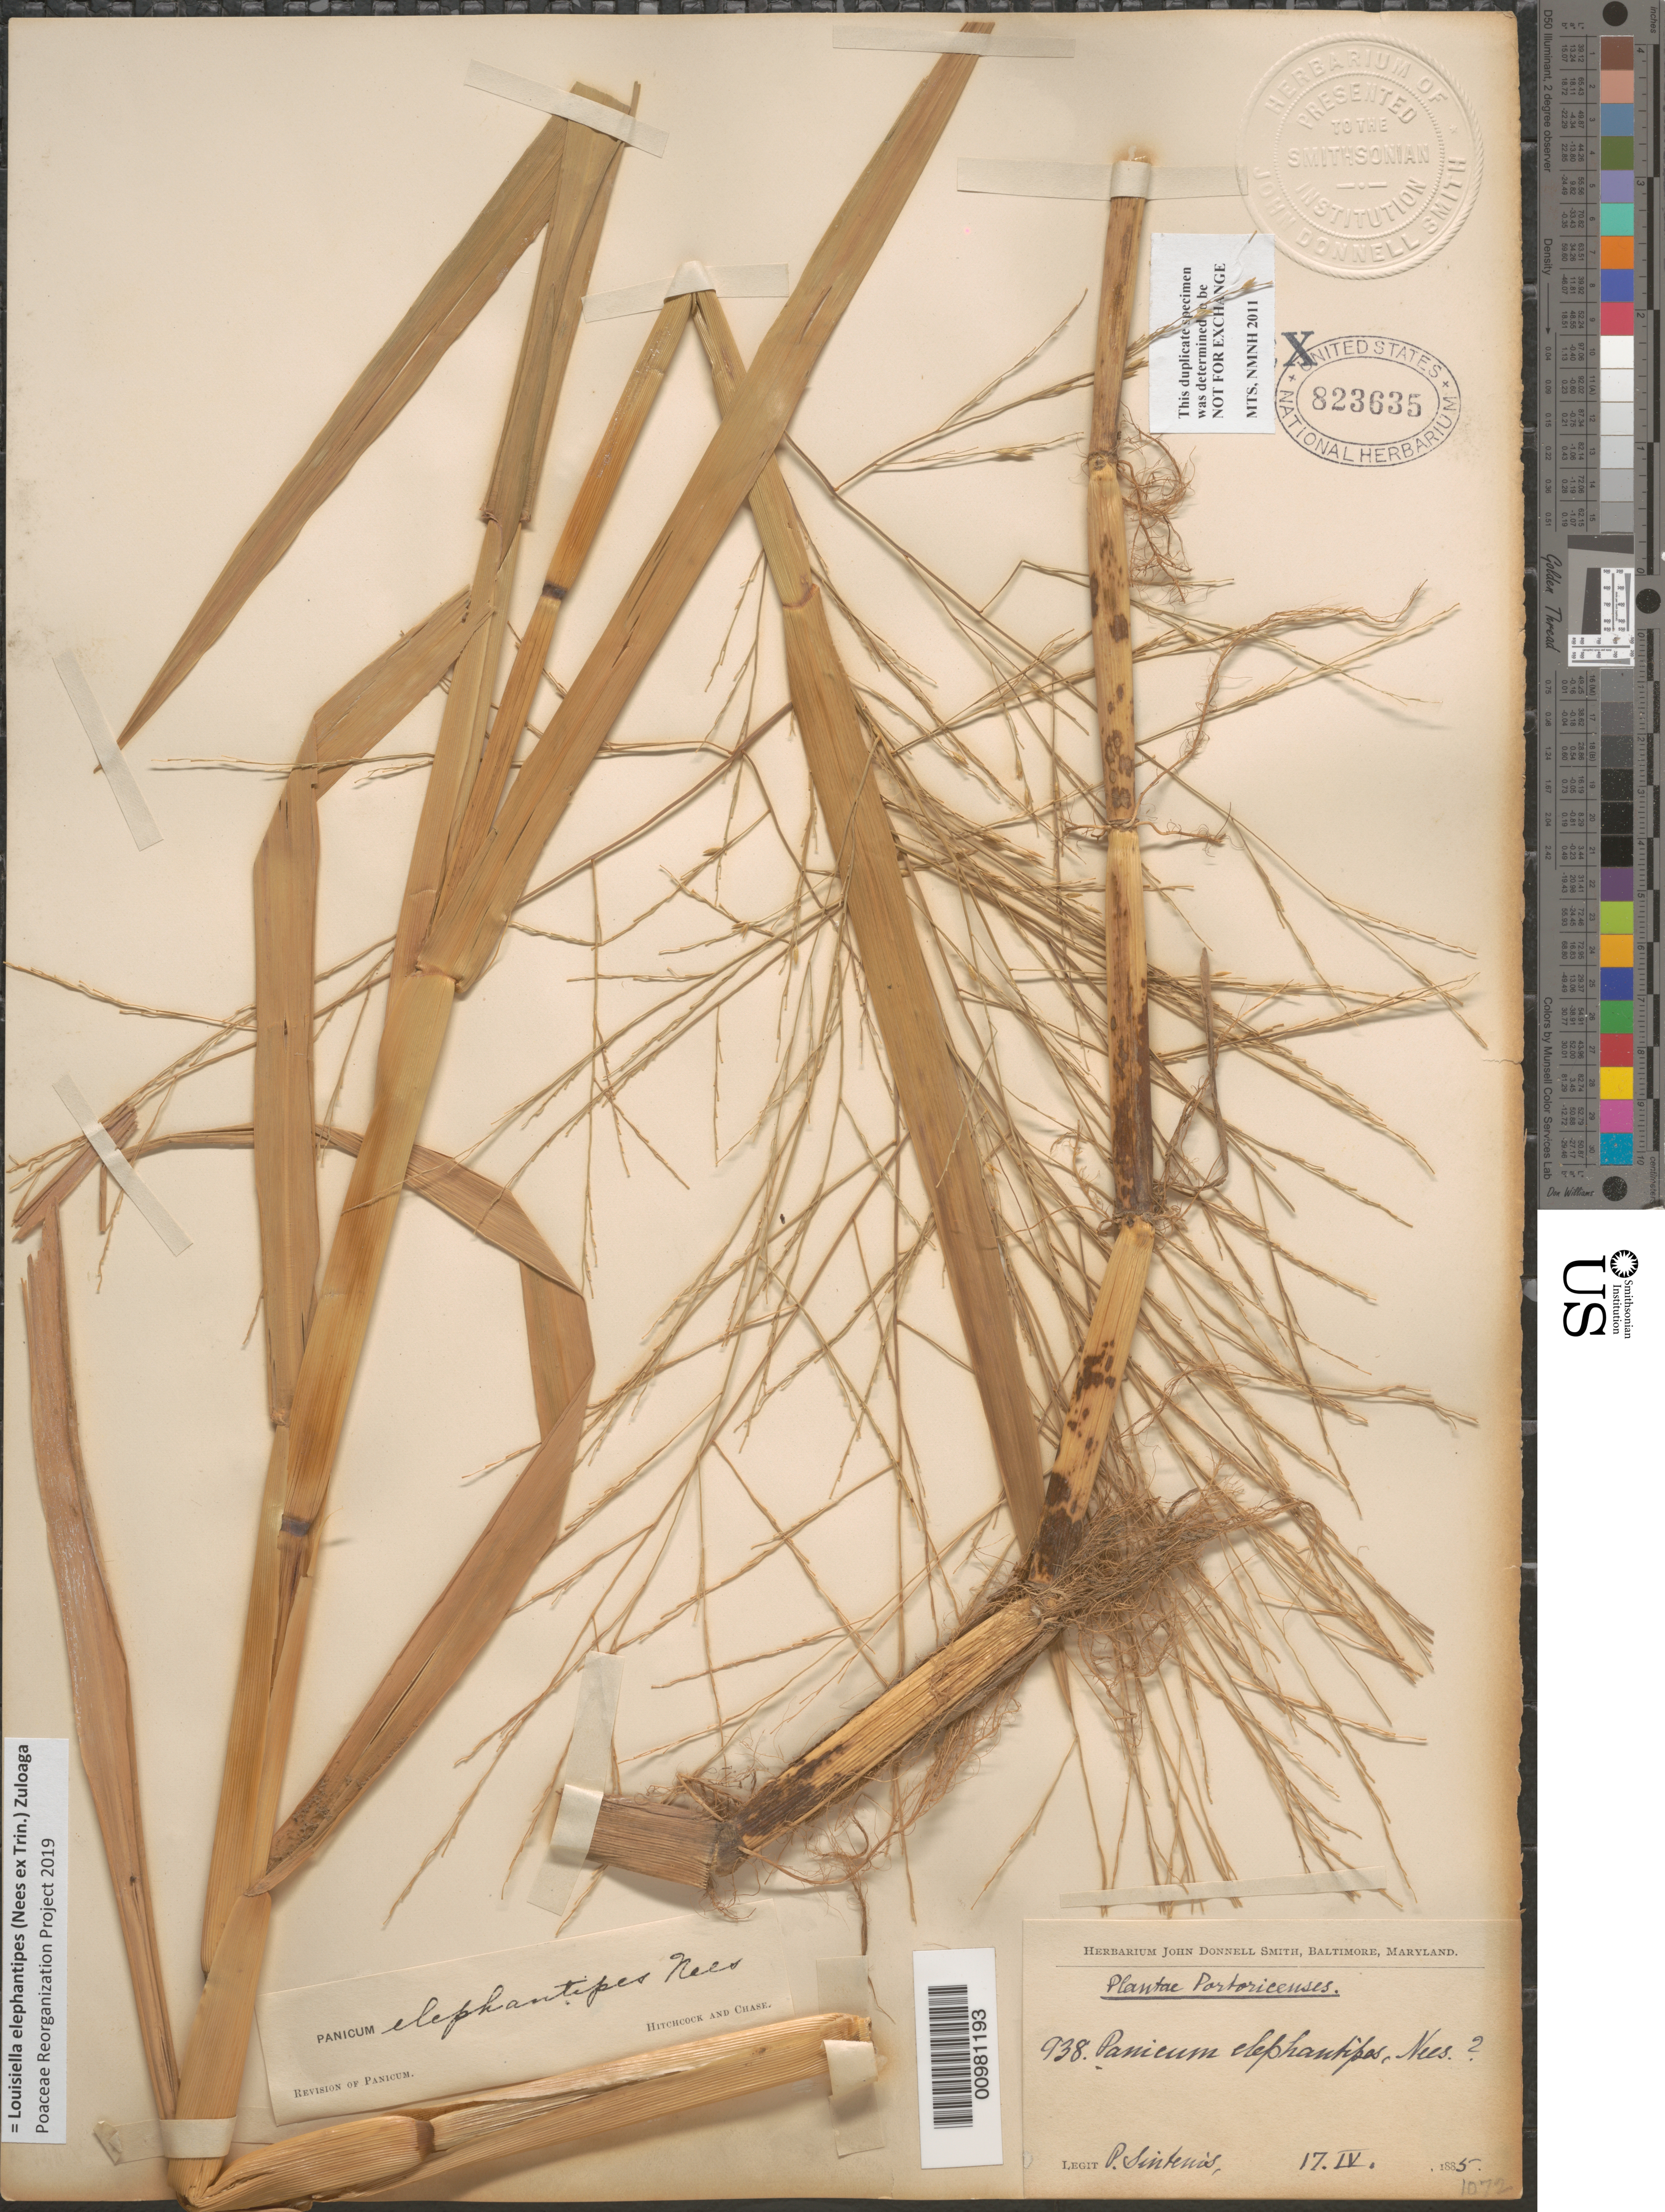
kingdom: Plantae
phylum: Tracheophyta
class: Liliopsida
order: Poales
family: Poaceae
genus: Louisiella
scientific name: Louisiella elephantipes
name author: (Nees ex Trin.) Zuloaga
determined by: Poaceae Reorganization Project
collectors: P. Sintenis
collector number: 938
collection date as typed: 17 Apr 1885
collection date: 1885-04-17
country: Puerto Rico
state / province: Fajardo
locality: Fajardo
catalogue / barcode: US 823635